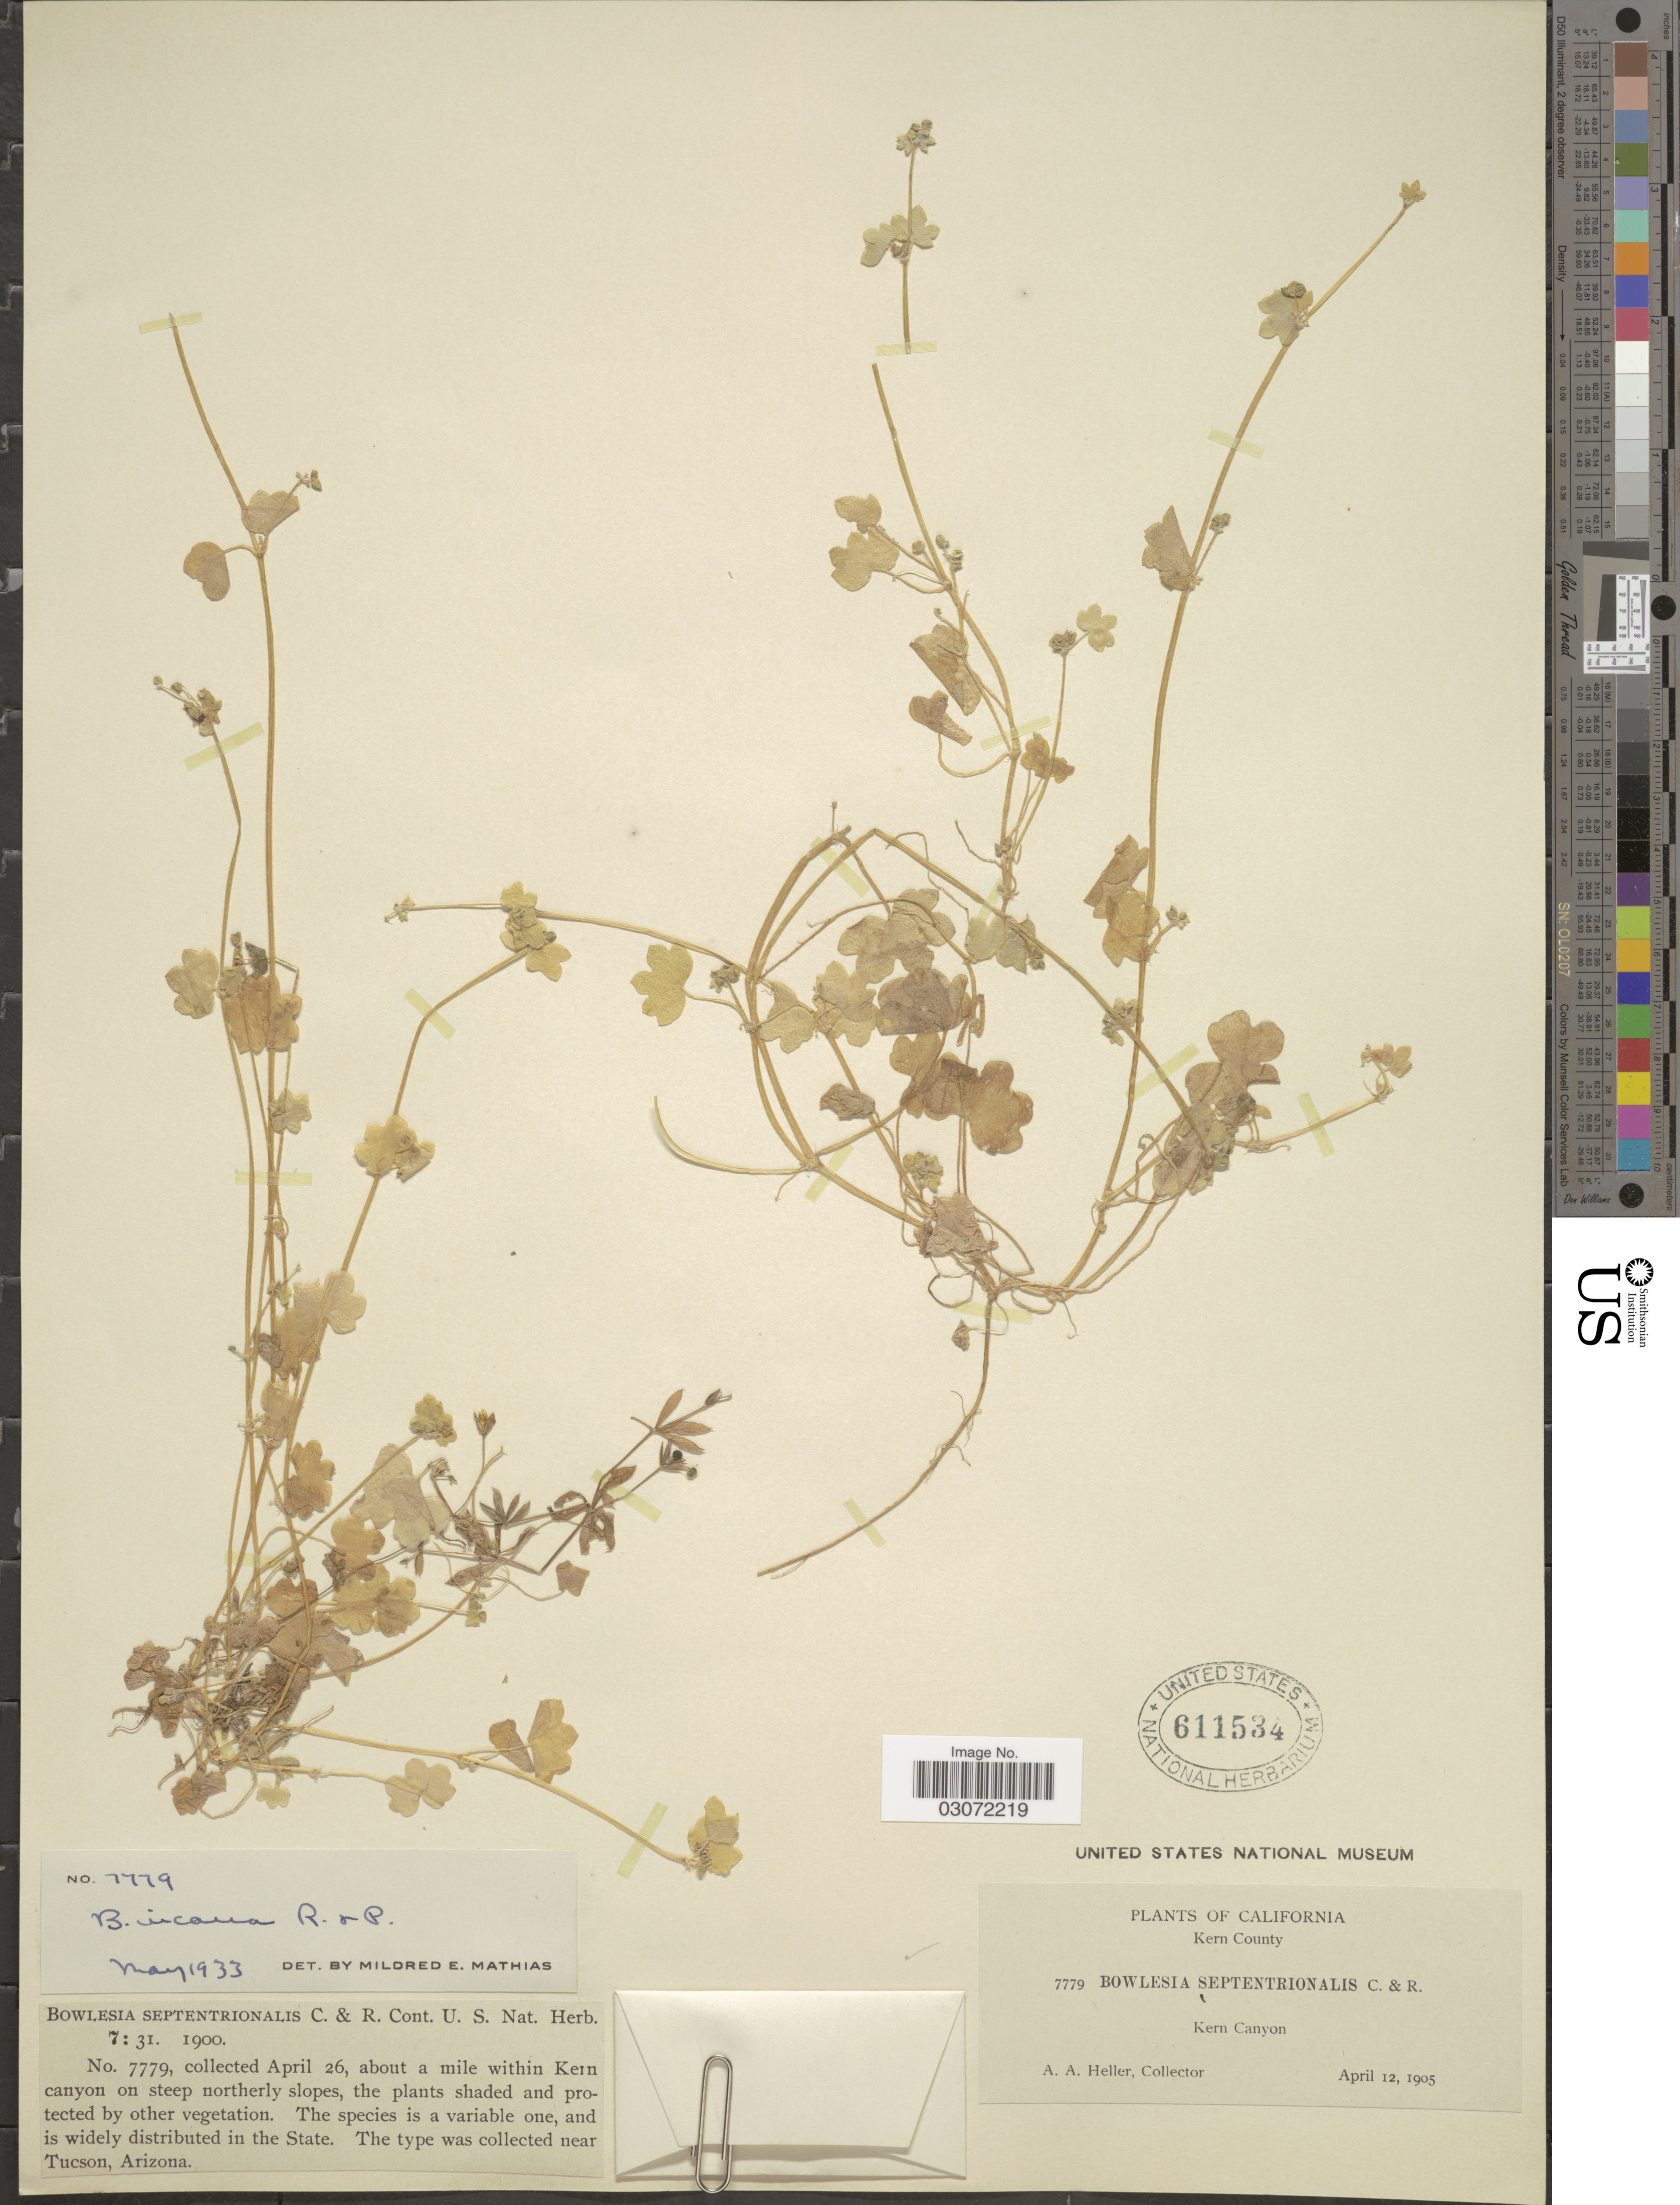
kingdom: Plantae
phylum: Tracheophyta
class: Magnoliopsida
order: Apiales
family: Apiaceae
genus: Bowlesia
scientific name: Bowlesia incana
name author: Ruiz & Pav.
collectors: A. A. Heller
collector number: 7779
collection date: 1905-04-12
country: United States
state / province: California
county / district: Kern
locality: Kern County. Kern Canyon. About a mile within Kern canyon on steep northerly slopes. Near Tucson.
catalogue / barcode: US 611534